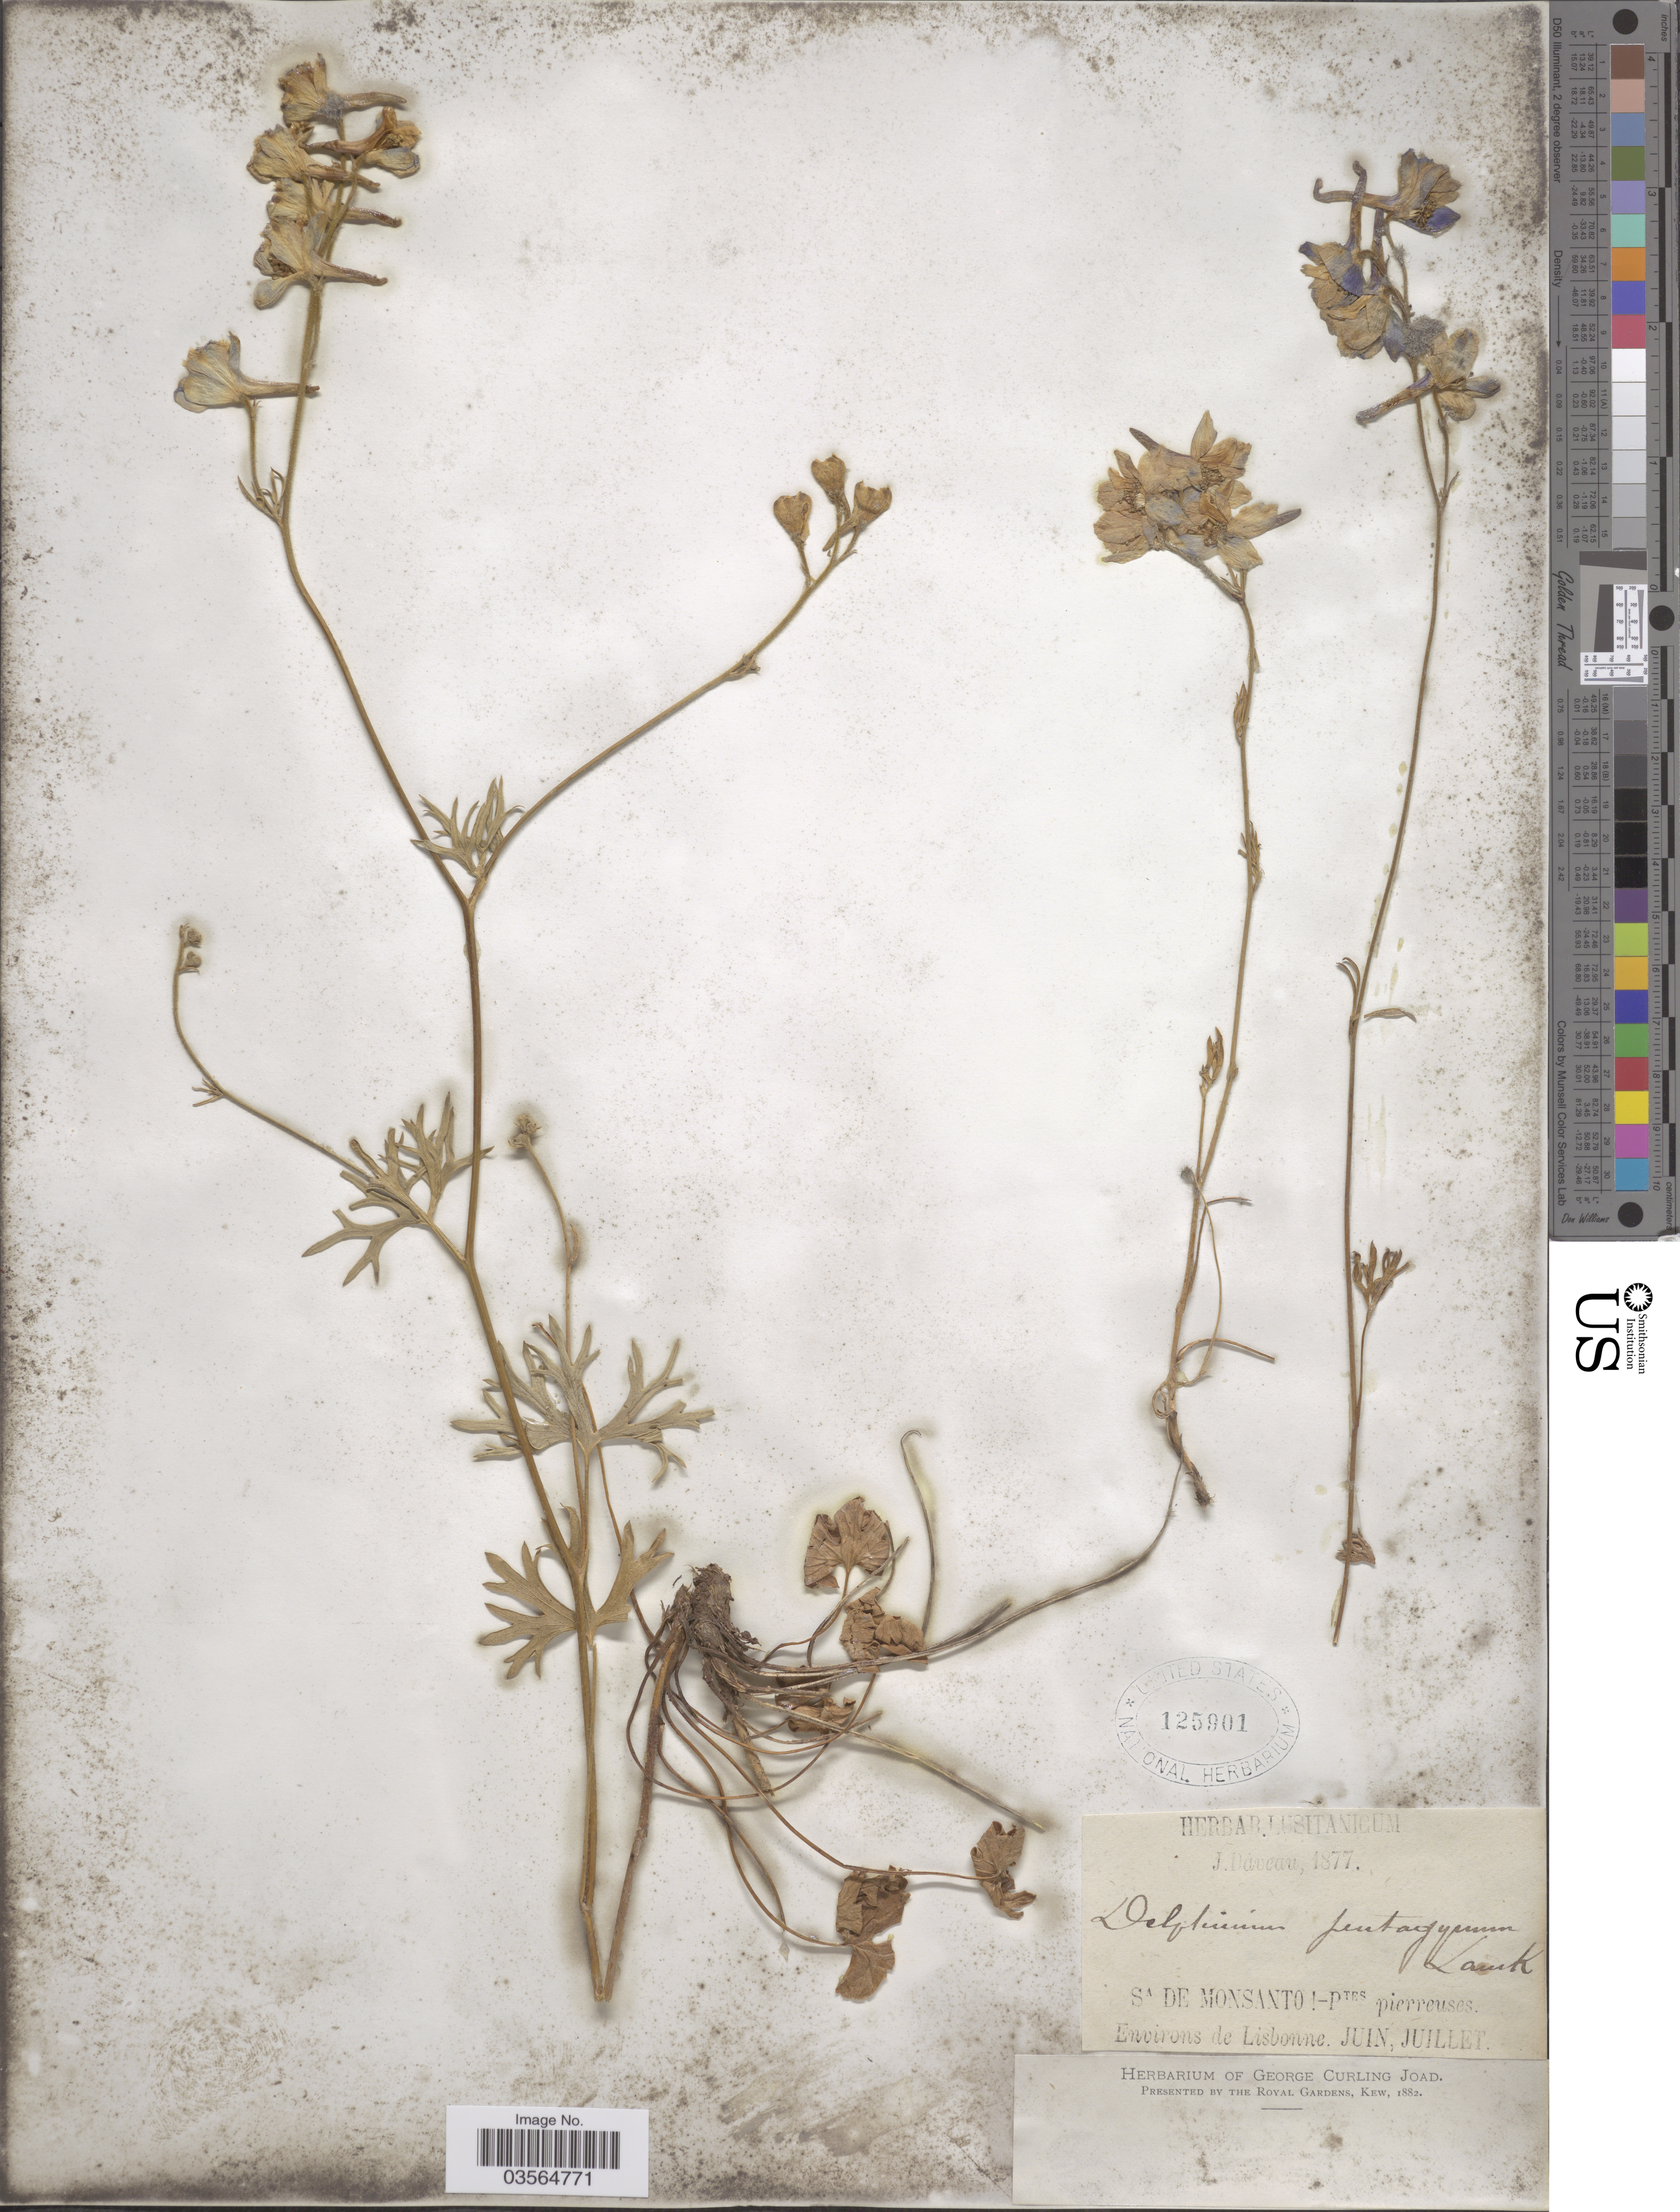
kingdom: Plantae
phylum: Tracheophyta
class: Magnoliopsida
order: Ranunculales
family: Ranunculaceae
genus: Delphinium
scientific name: Delphinium pentagynum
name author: Lam.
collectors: J. Daveau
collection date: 1877-06/1877-07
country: Portugal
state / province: Lisboa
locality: Sa de Monsanto. [illegible text]-Ptes. pierreuses. Environs de Lisbonne.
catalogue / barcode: US 125901